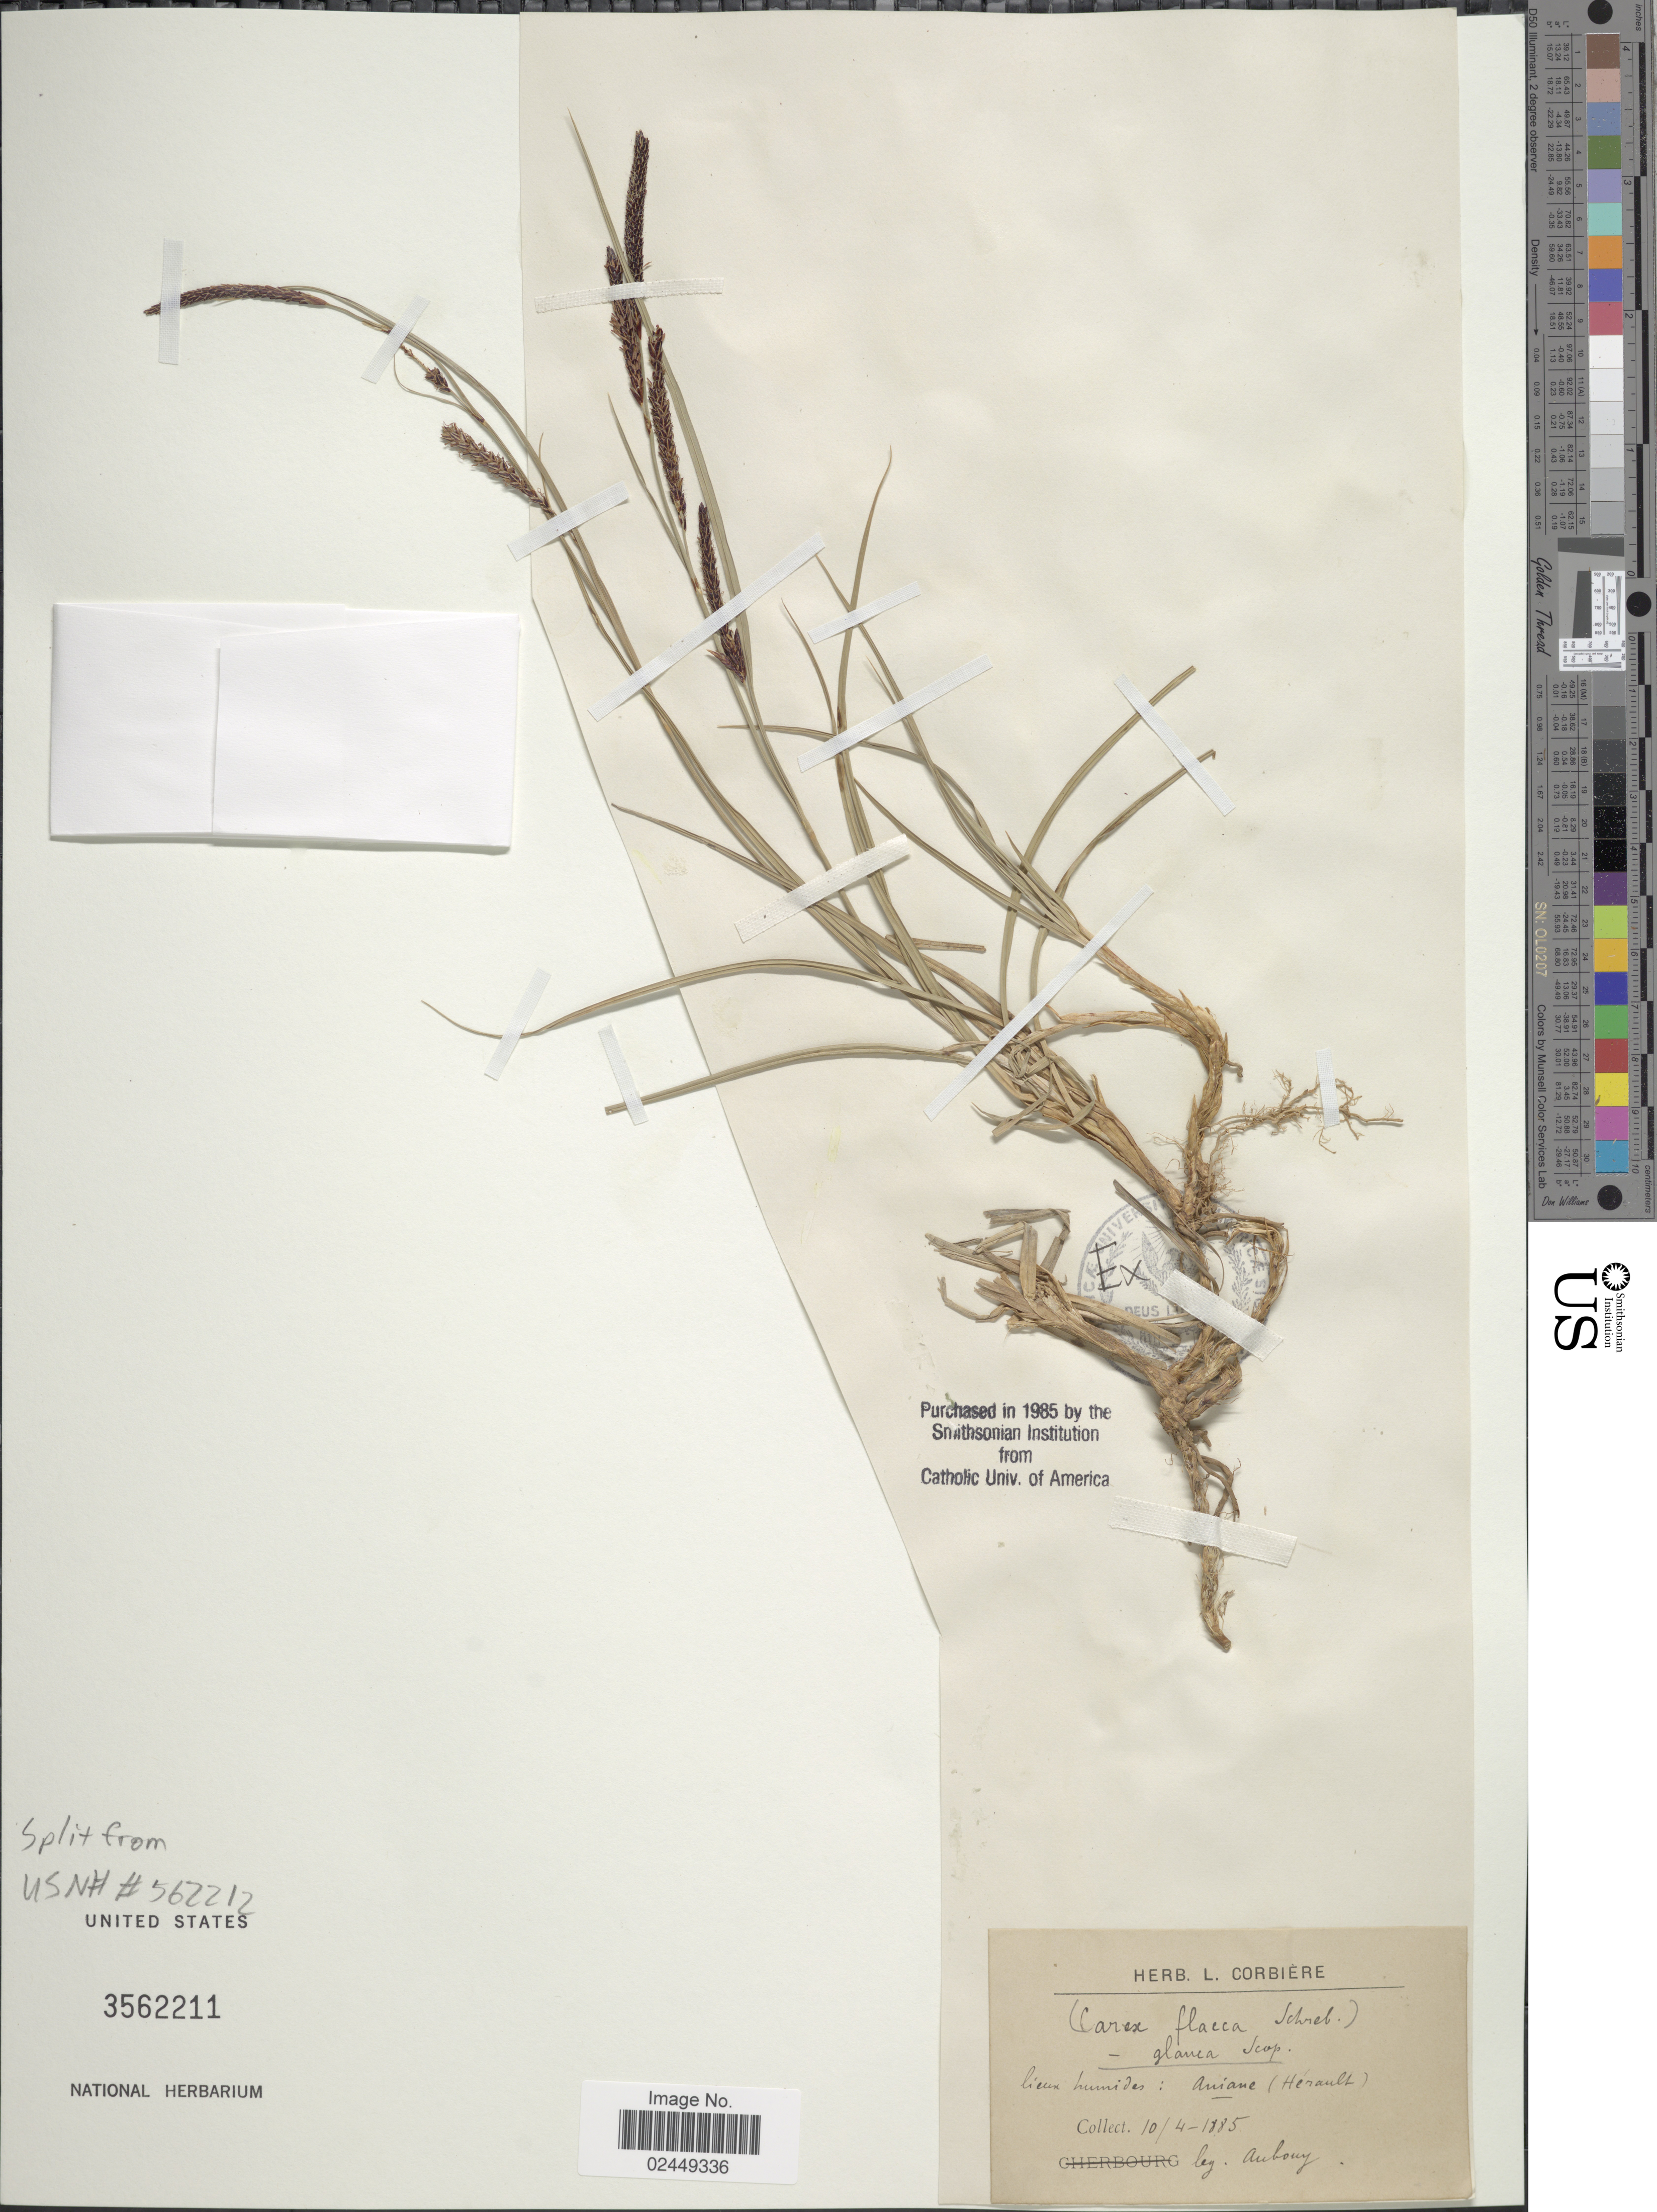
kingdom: Plantae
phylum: Tracheophyta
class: Liliopsida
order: Poales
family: Cyperaceae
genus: Carex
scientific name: Carex flacca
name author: Schreb.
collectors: Aubouy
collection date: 1885-04-10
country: France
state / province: Occitanie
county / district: Hérault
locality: Aniane (Herault)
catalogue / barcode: US 3562211